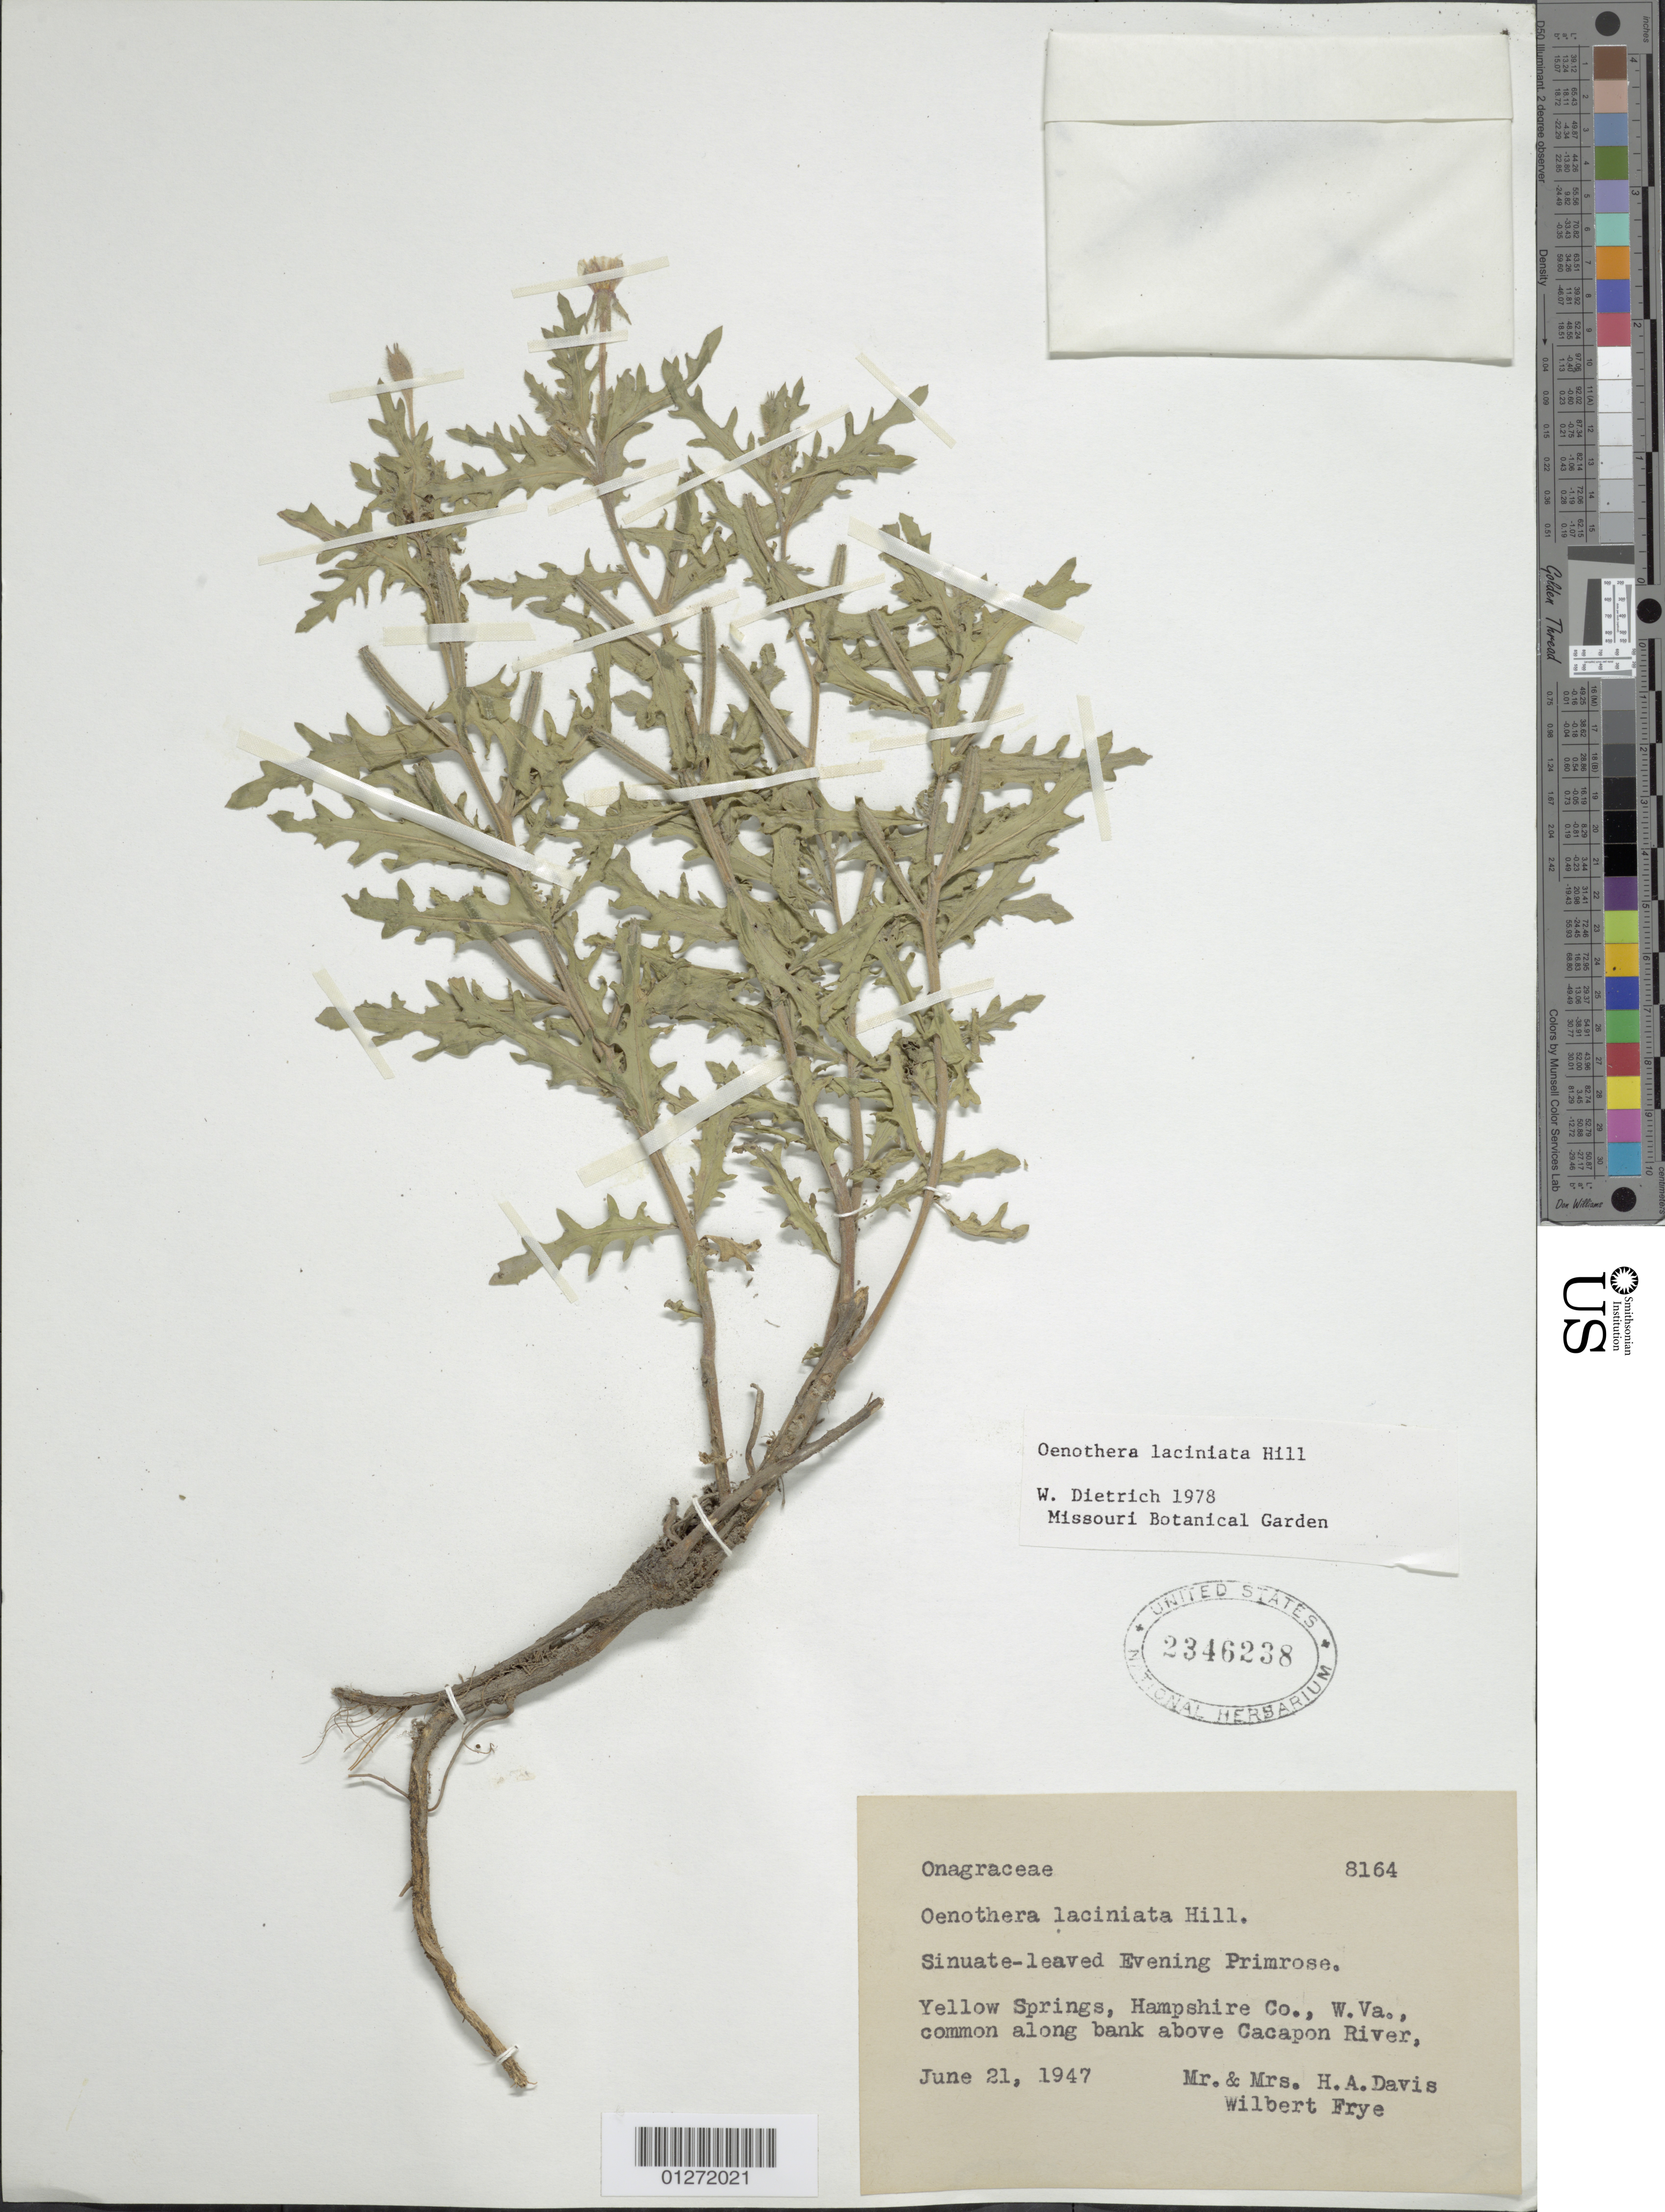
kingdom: Plantae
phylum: Tracheophyta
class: Magnoliopsida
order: Myrtales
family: Onagraceae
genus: Oenothera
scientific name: Oenothera laciniata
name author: Hill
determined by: Dietrich, W.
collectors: H. Davis & W. Frye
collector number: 8164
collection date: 1947-06-21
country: United States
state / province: West Virginia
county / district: Hampshire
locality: Yellow Springs, along bank above Cacapon River.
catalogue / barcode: US 2346238